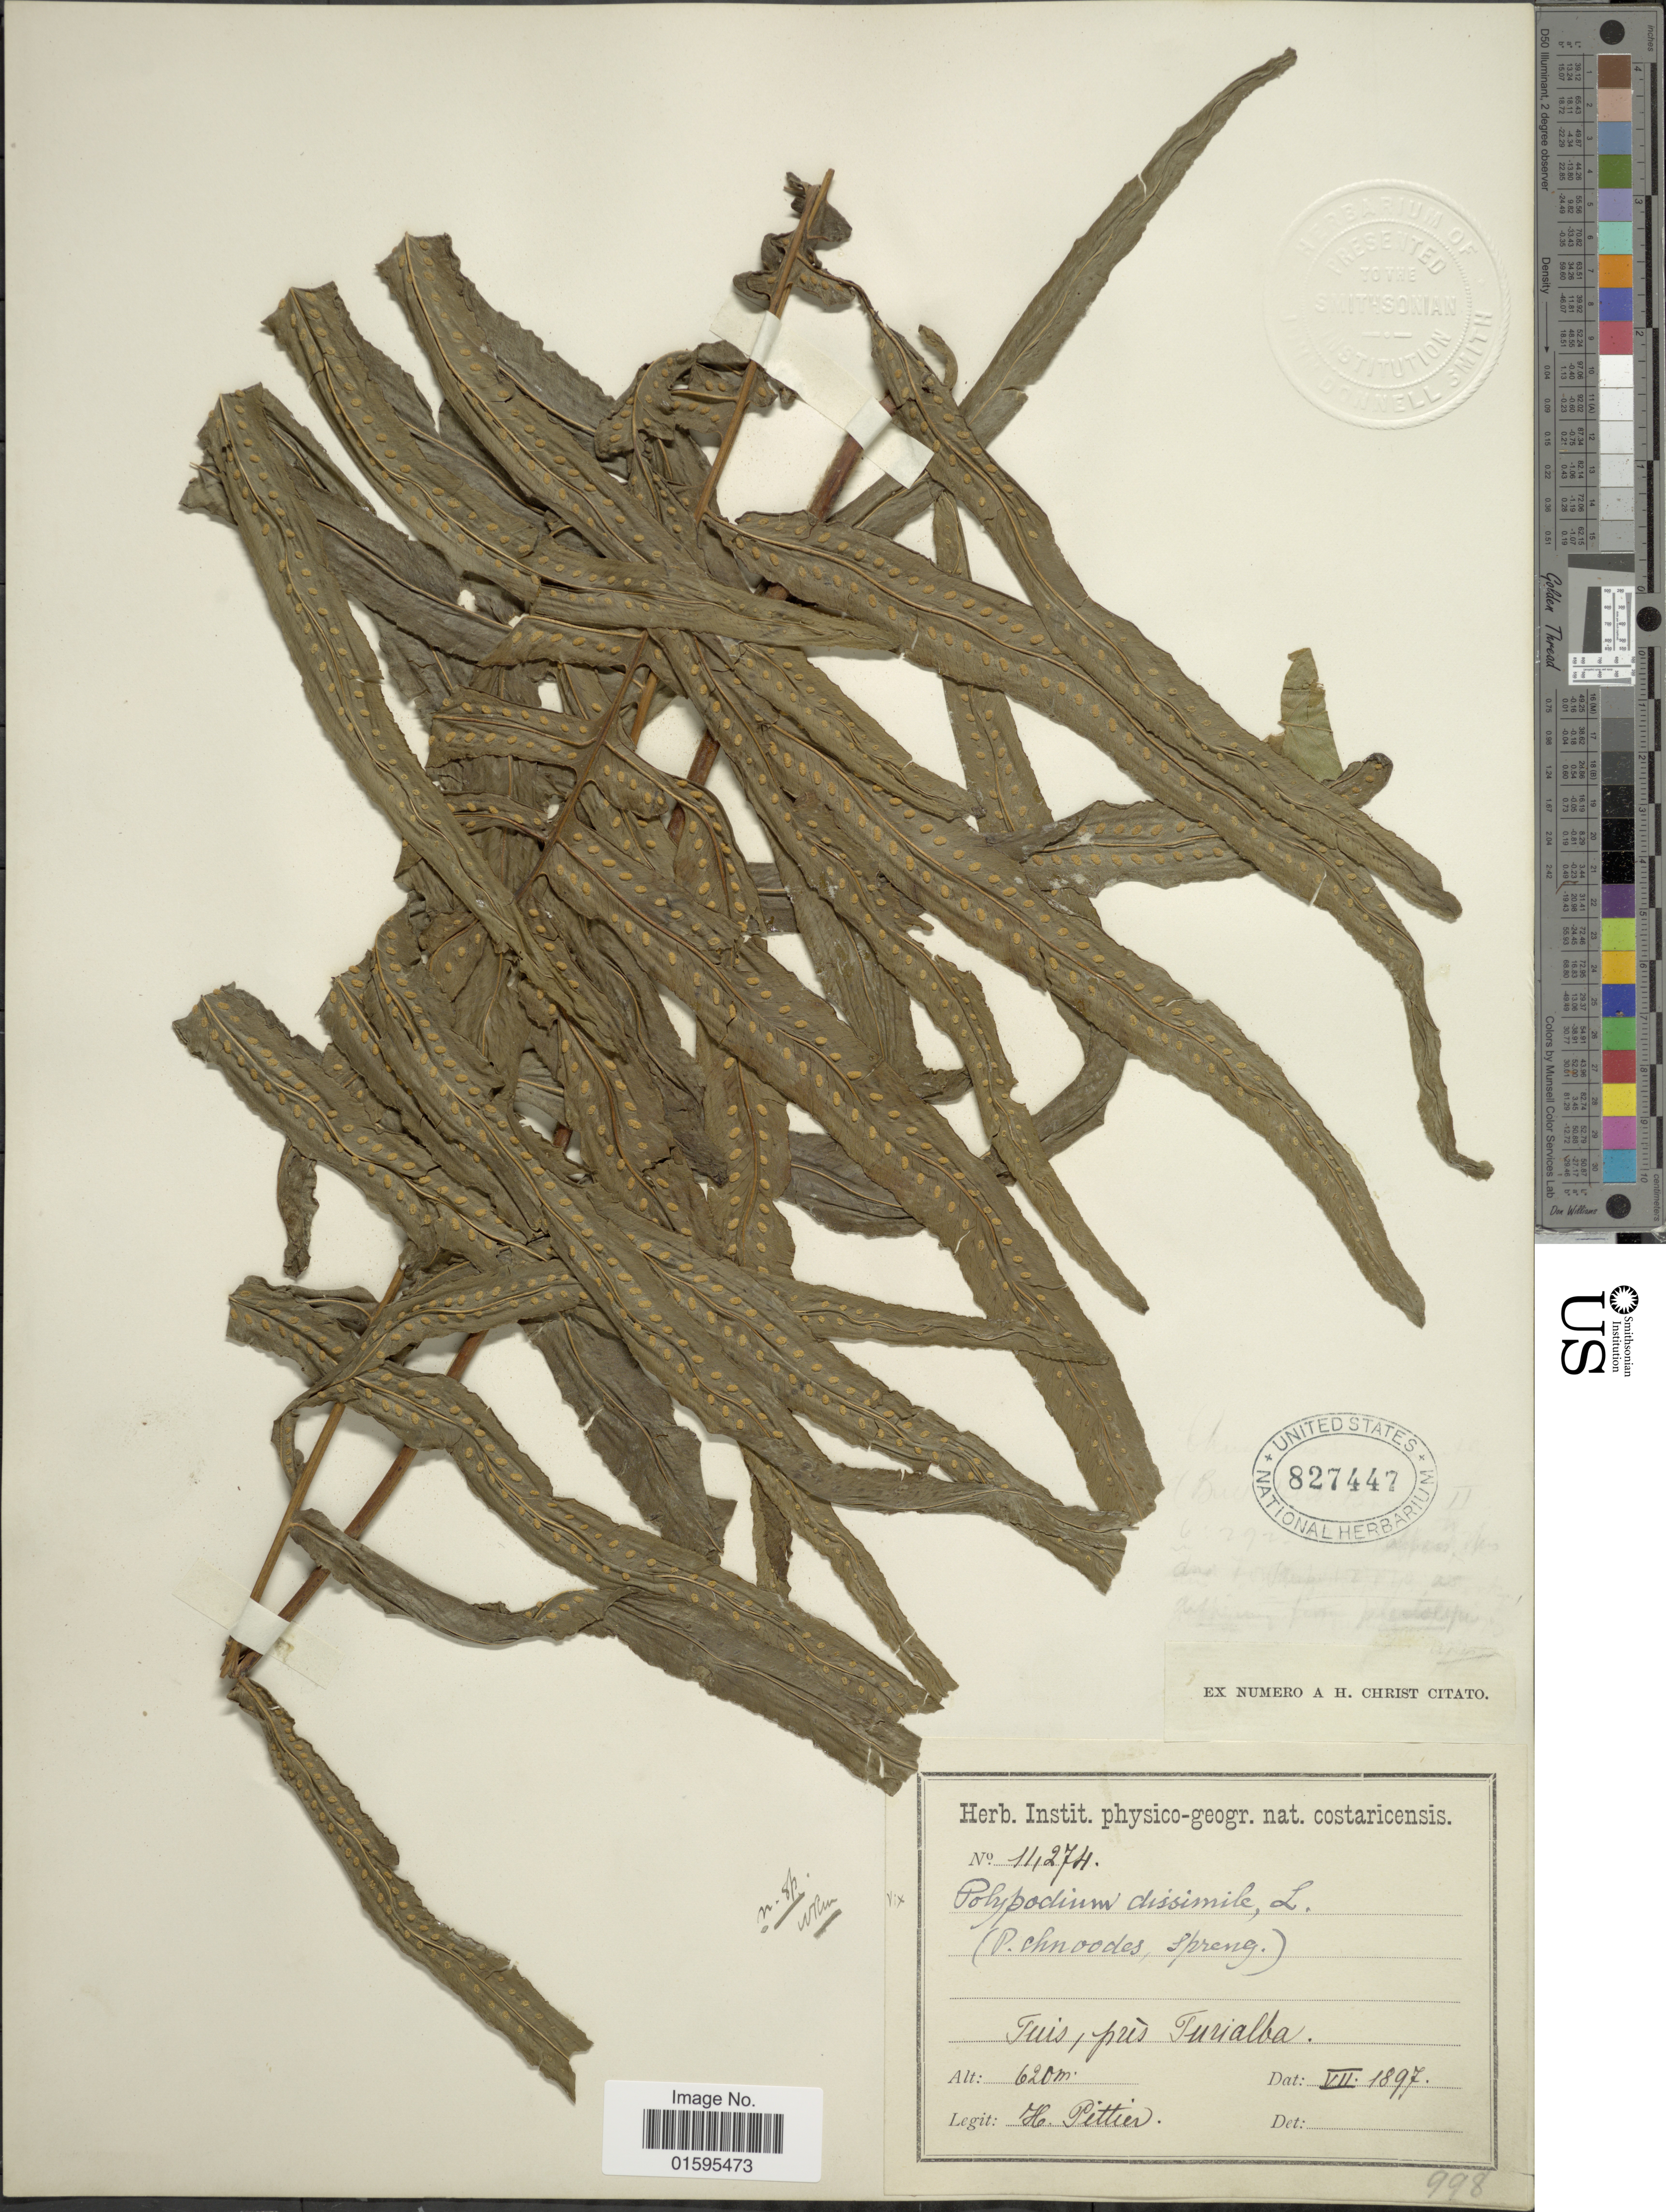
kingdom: Plantae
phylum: Tracheophyta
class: Polypodiopsida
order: Polypodiales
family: Polypodiaceae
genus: Polypodium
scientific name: Polypodium plectolepidioides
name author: Rosenst.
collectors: H. F. Pittier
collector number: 11274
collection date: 1897-07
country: Costa Rica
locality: Pres Turialba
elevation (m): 620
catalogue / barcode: US 827447